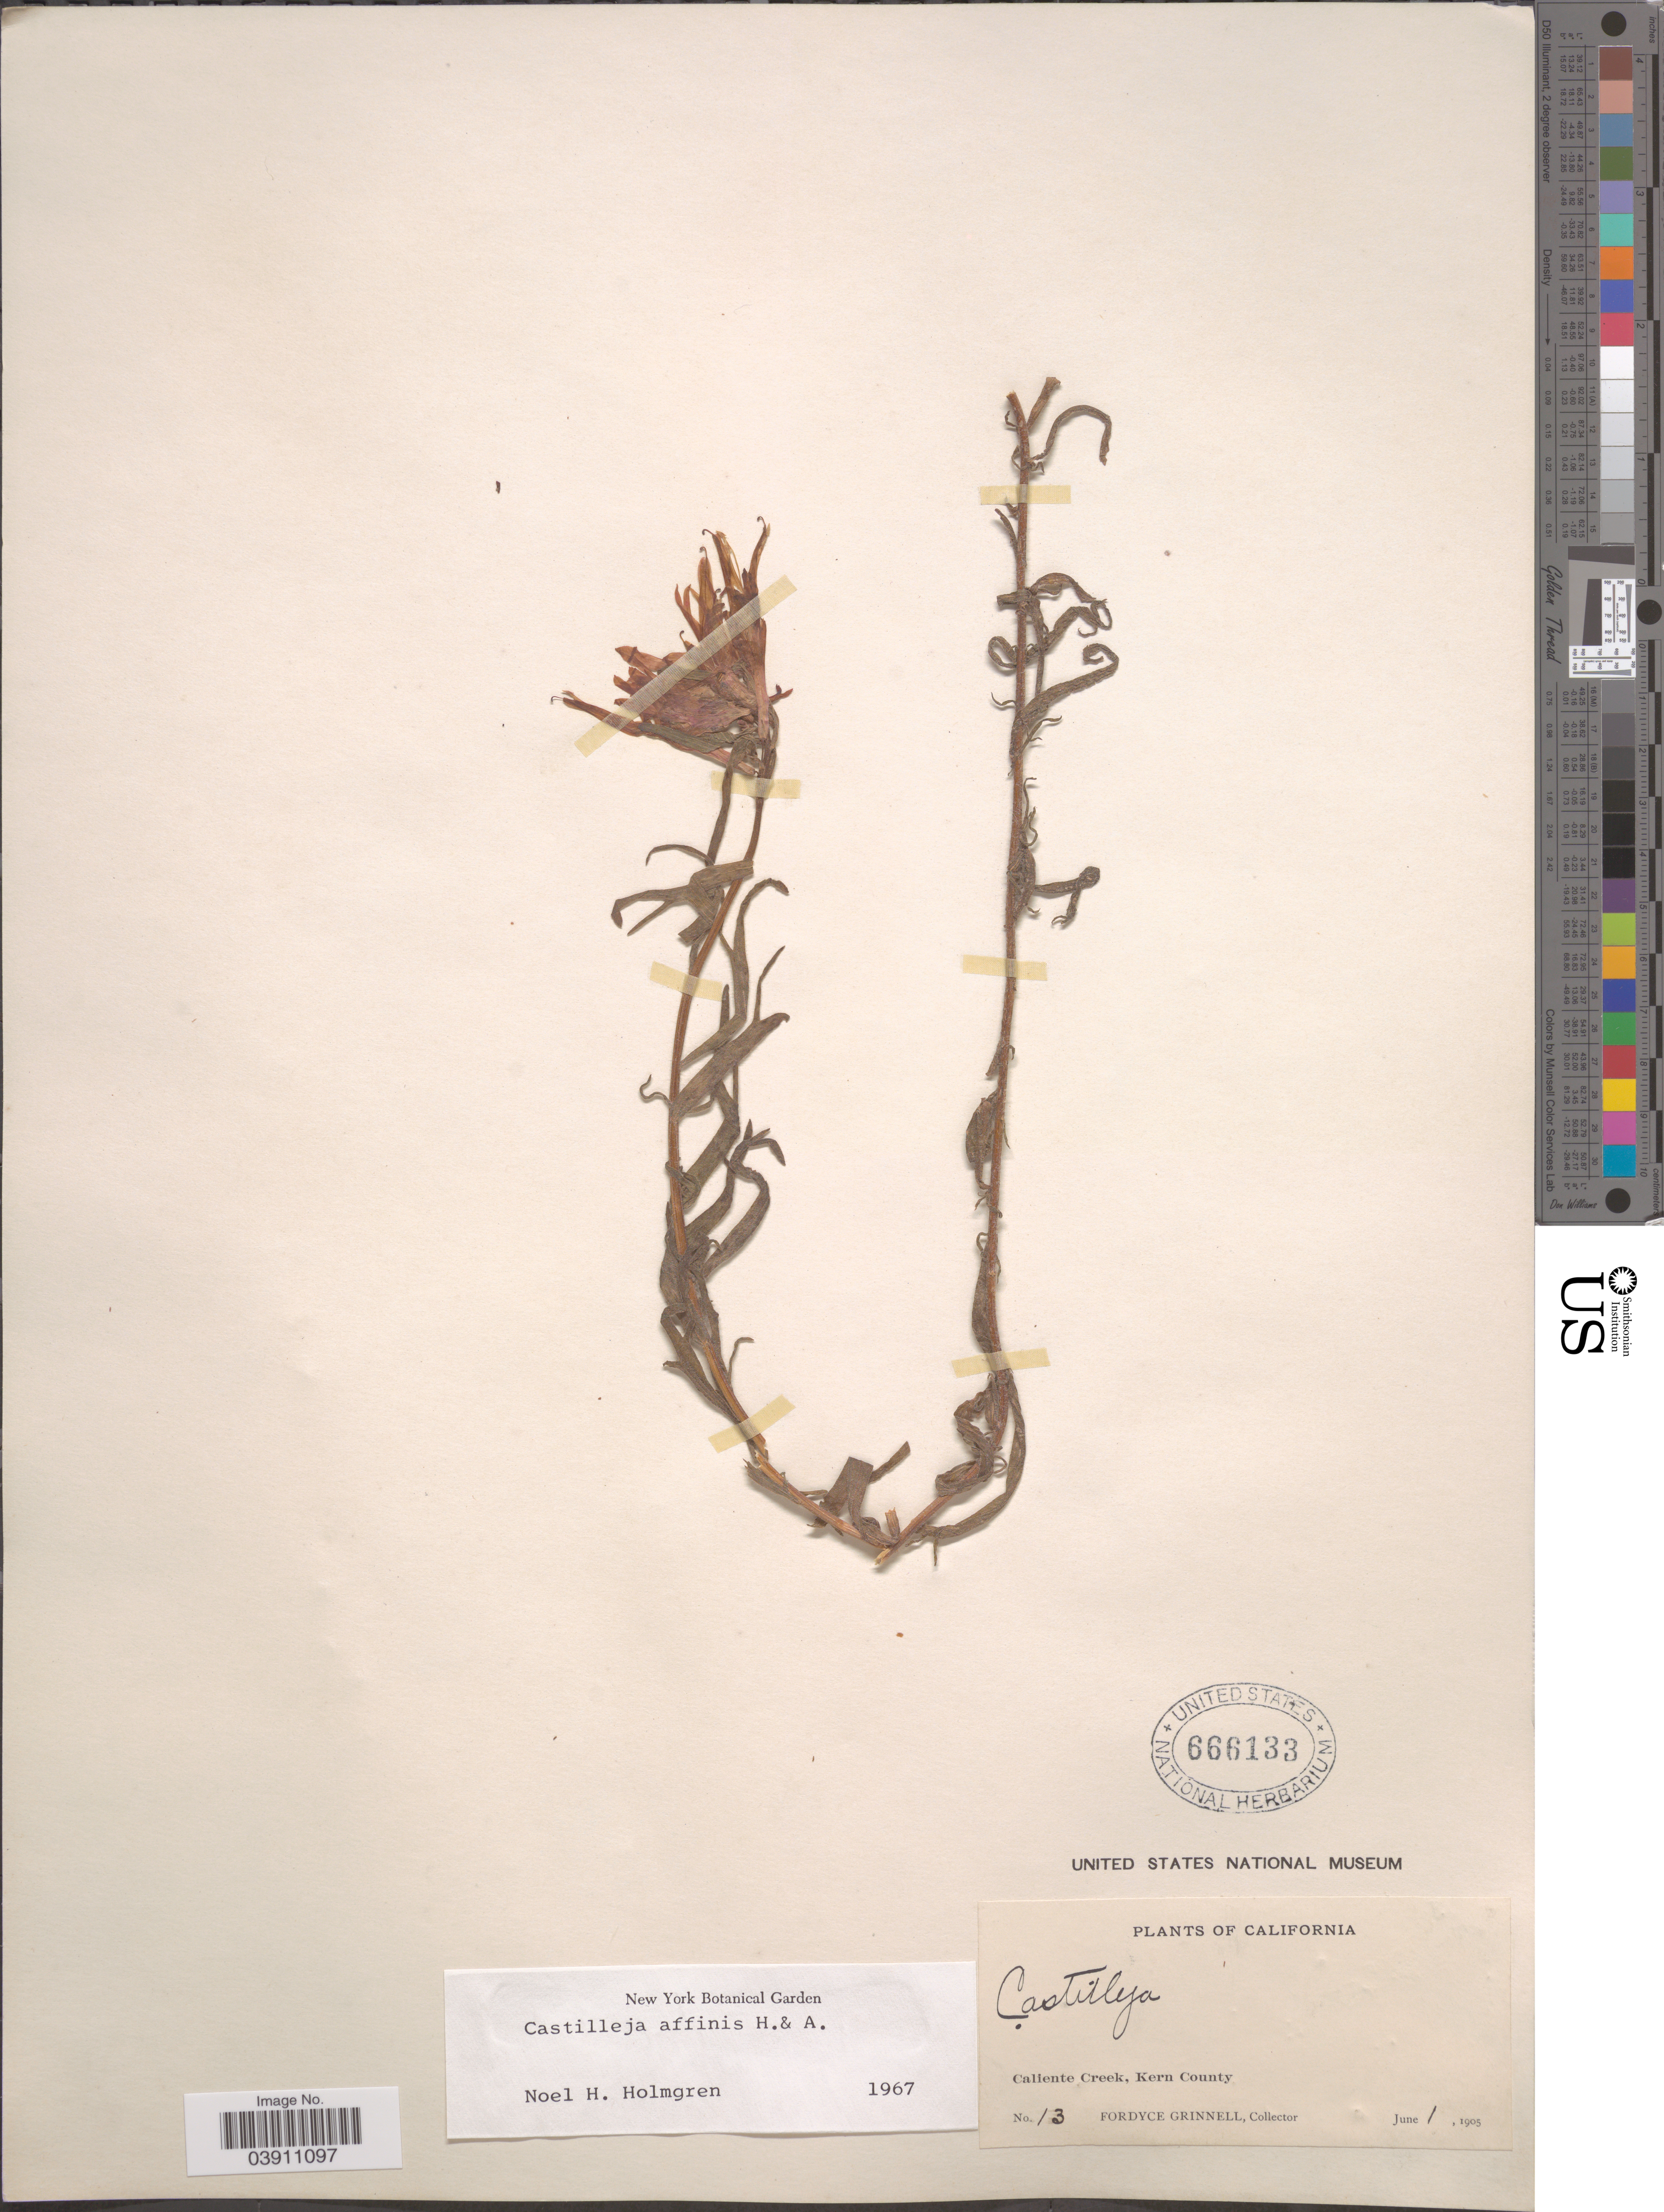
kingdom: Plantae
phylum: Tracheophyta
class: Magnoliopsida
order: Lamiales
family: Orobanchaceae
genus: Castilleja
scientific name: Castilleja affinis subsp. neglecta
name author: (Zeile) T.I. Chuang & Heckard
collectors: F. Grinnell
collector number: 13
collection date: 1905-06-01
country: United States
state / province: California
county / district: Kern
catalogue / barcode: US 666133